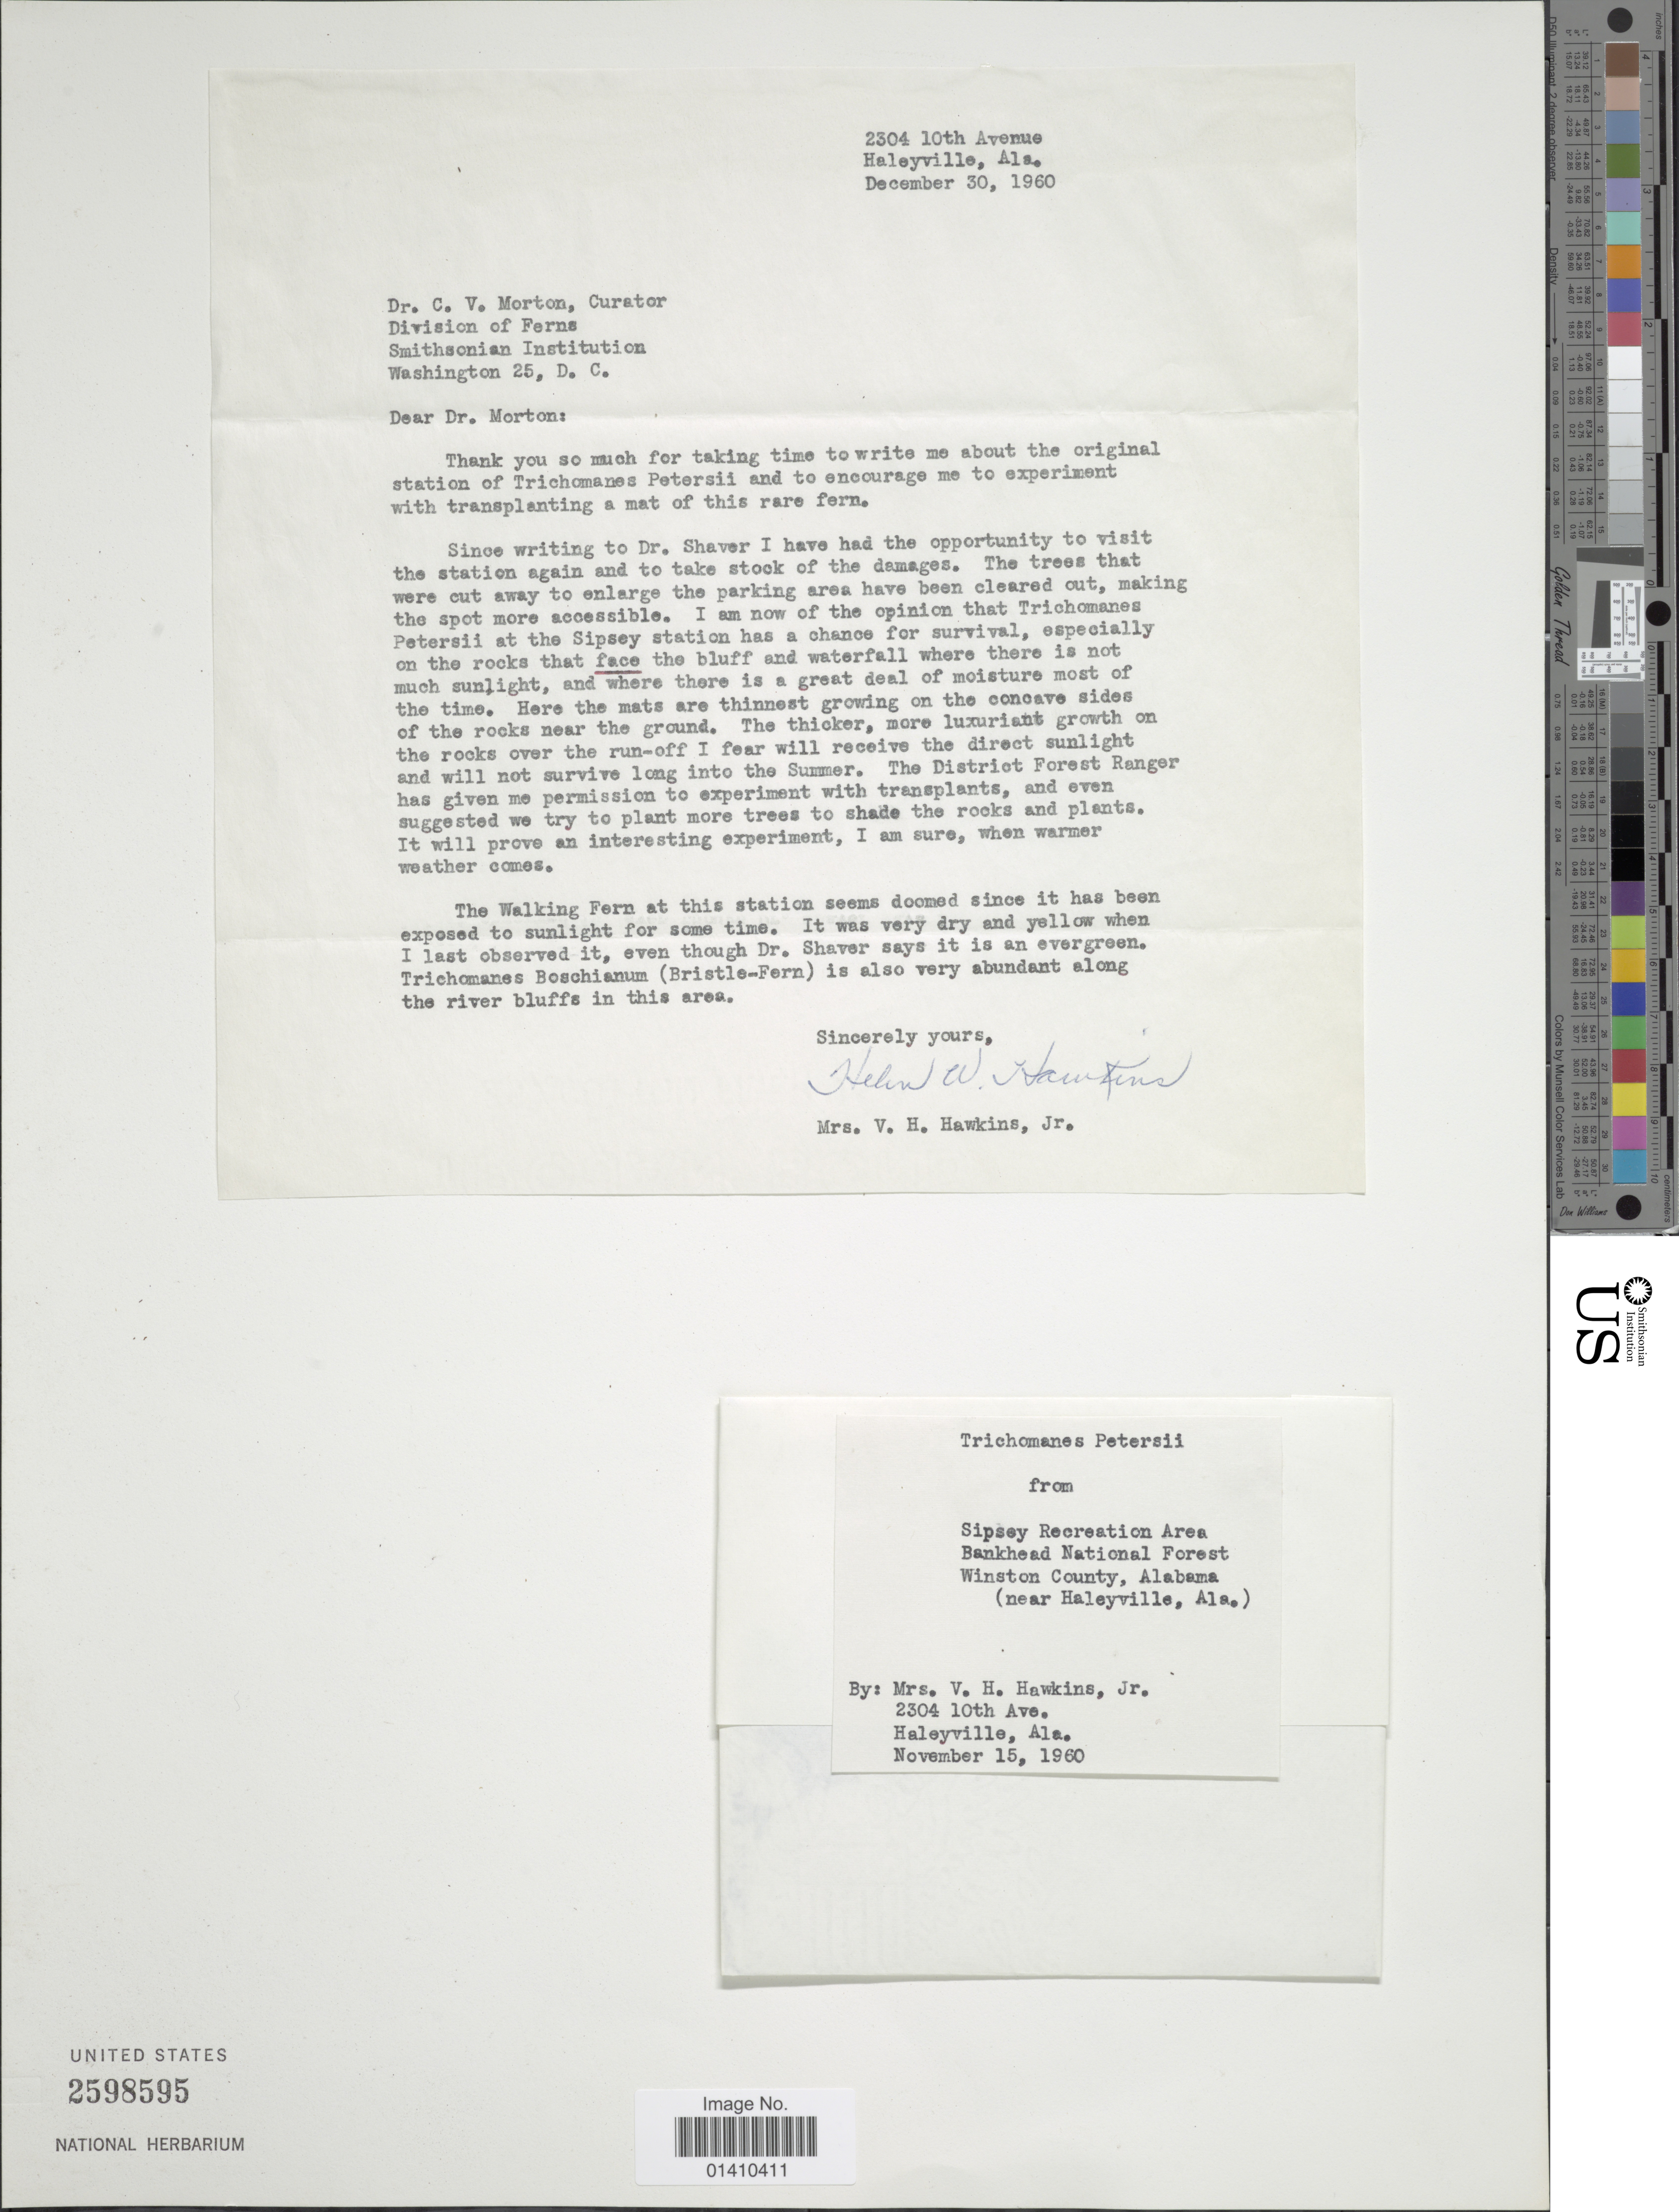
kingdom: Plantae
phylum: Tracheophyta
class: Polypodiopsida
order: Hymenophyllales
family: Hymenophyllaceae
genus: Didymoglossum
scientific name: Didymoglossum petersii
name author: (A. Gray) Copel.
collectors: J. V. H. Hawkins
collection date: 1960-11-15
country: United States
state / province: Alabama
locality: Sipsey Recreation Area Bankhead National Forest Winston County, (near Haleyville)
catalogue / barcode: US 2598595